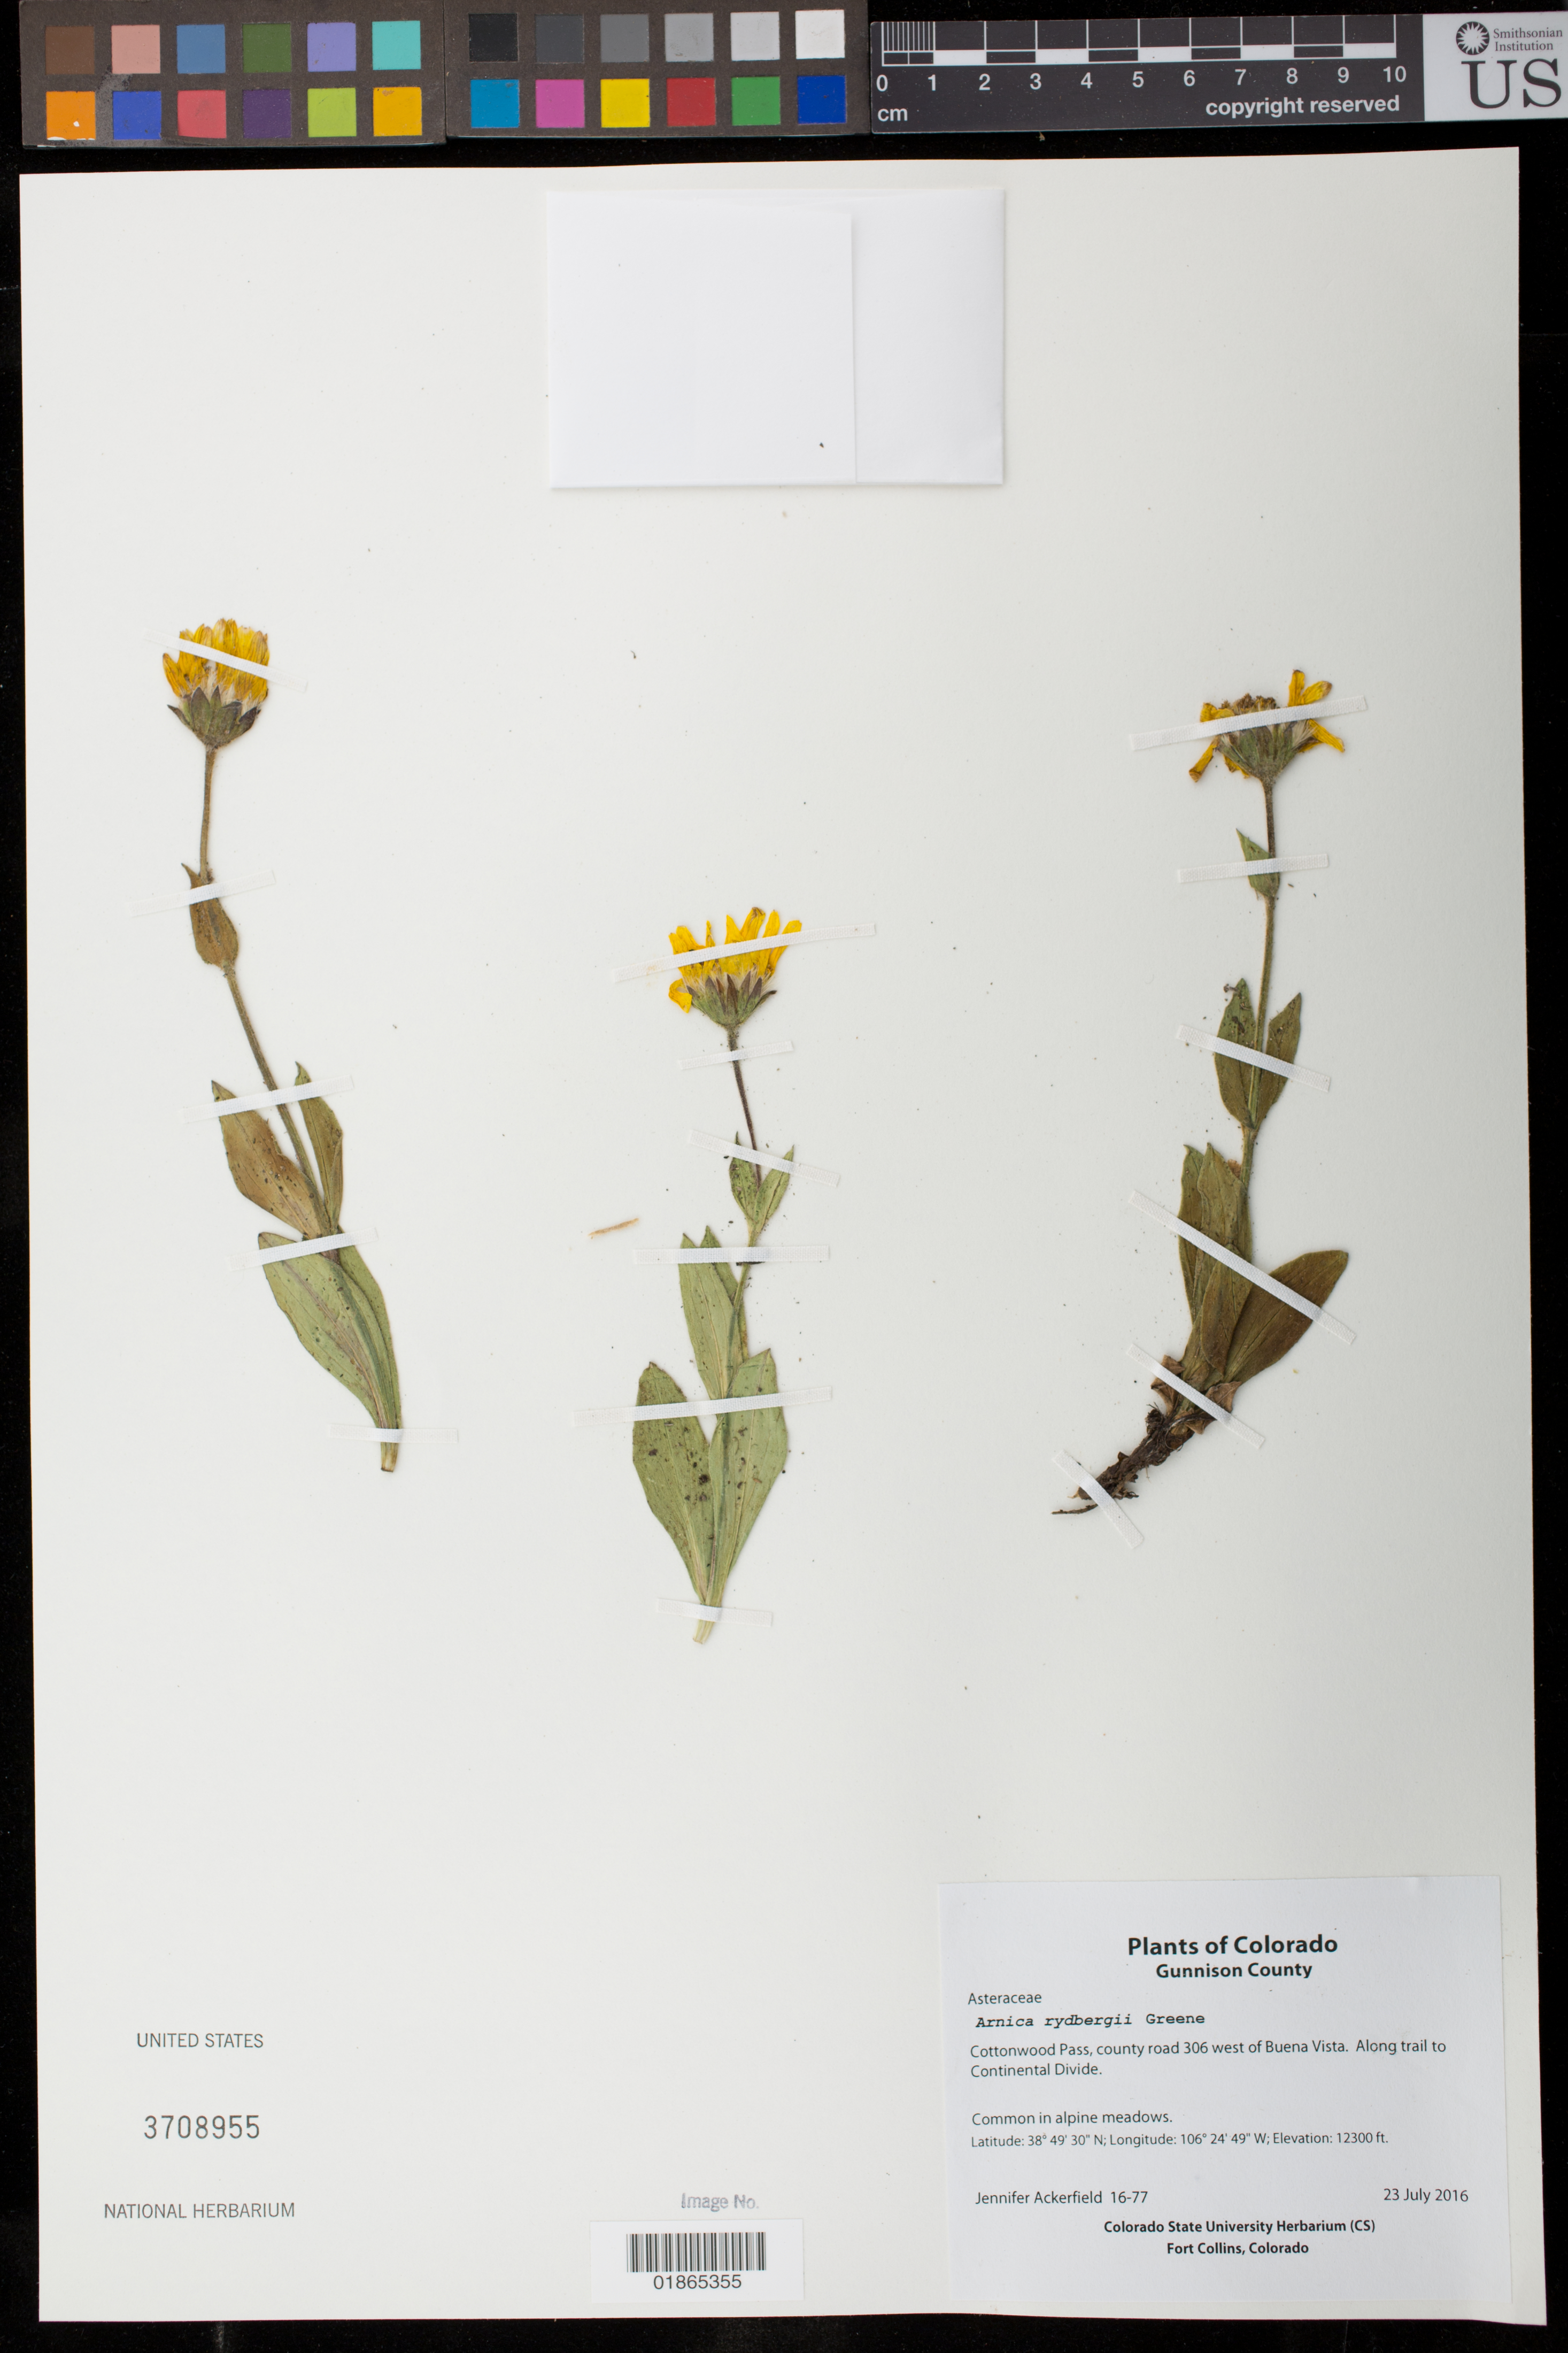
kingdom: Plantae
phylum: Tracheophyta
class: Magnoliopsida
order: Asterales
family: Asteraceae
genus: Arnica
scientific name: Arnica rydbergii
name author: Greene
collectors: J. Ackerfield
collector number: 16-77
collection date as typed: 23 July 2016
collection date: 2016-07-23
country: United States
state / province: Colorado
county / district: Gunnison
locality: Cottonwood Pass, county road 306 W of Buena Vista. Along trail to Continental Divide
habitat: Common in alpine meadows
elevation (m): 3749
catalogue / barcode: US 3708955